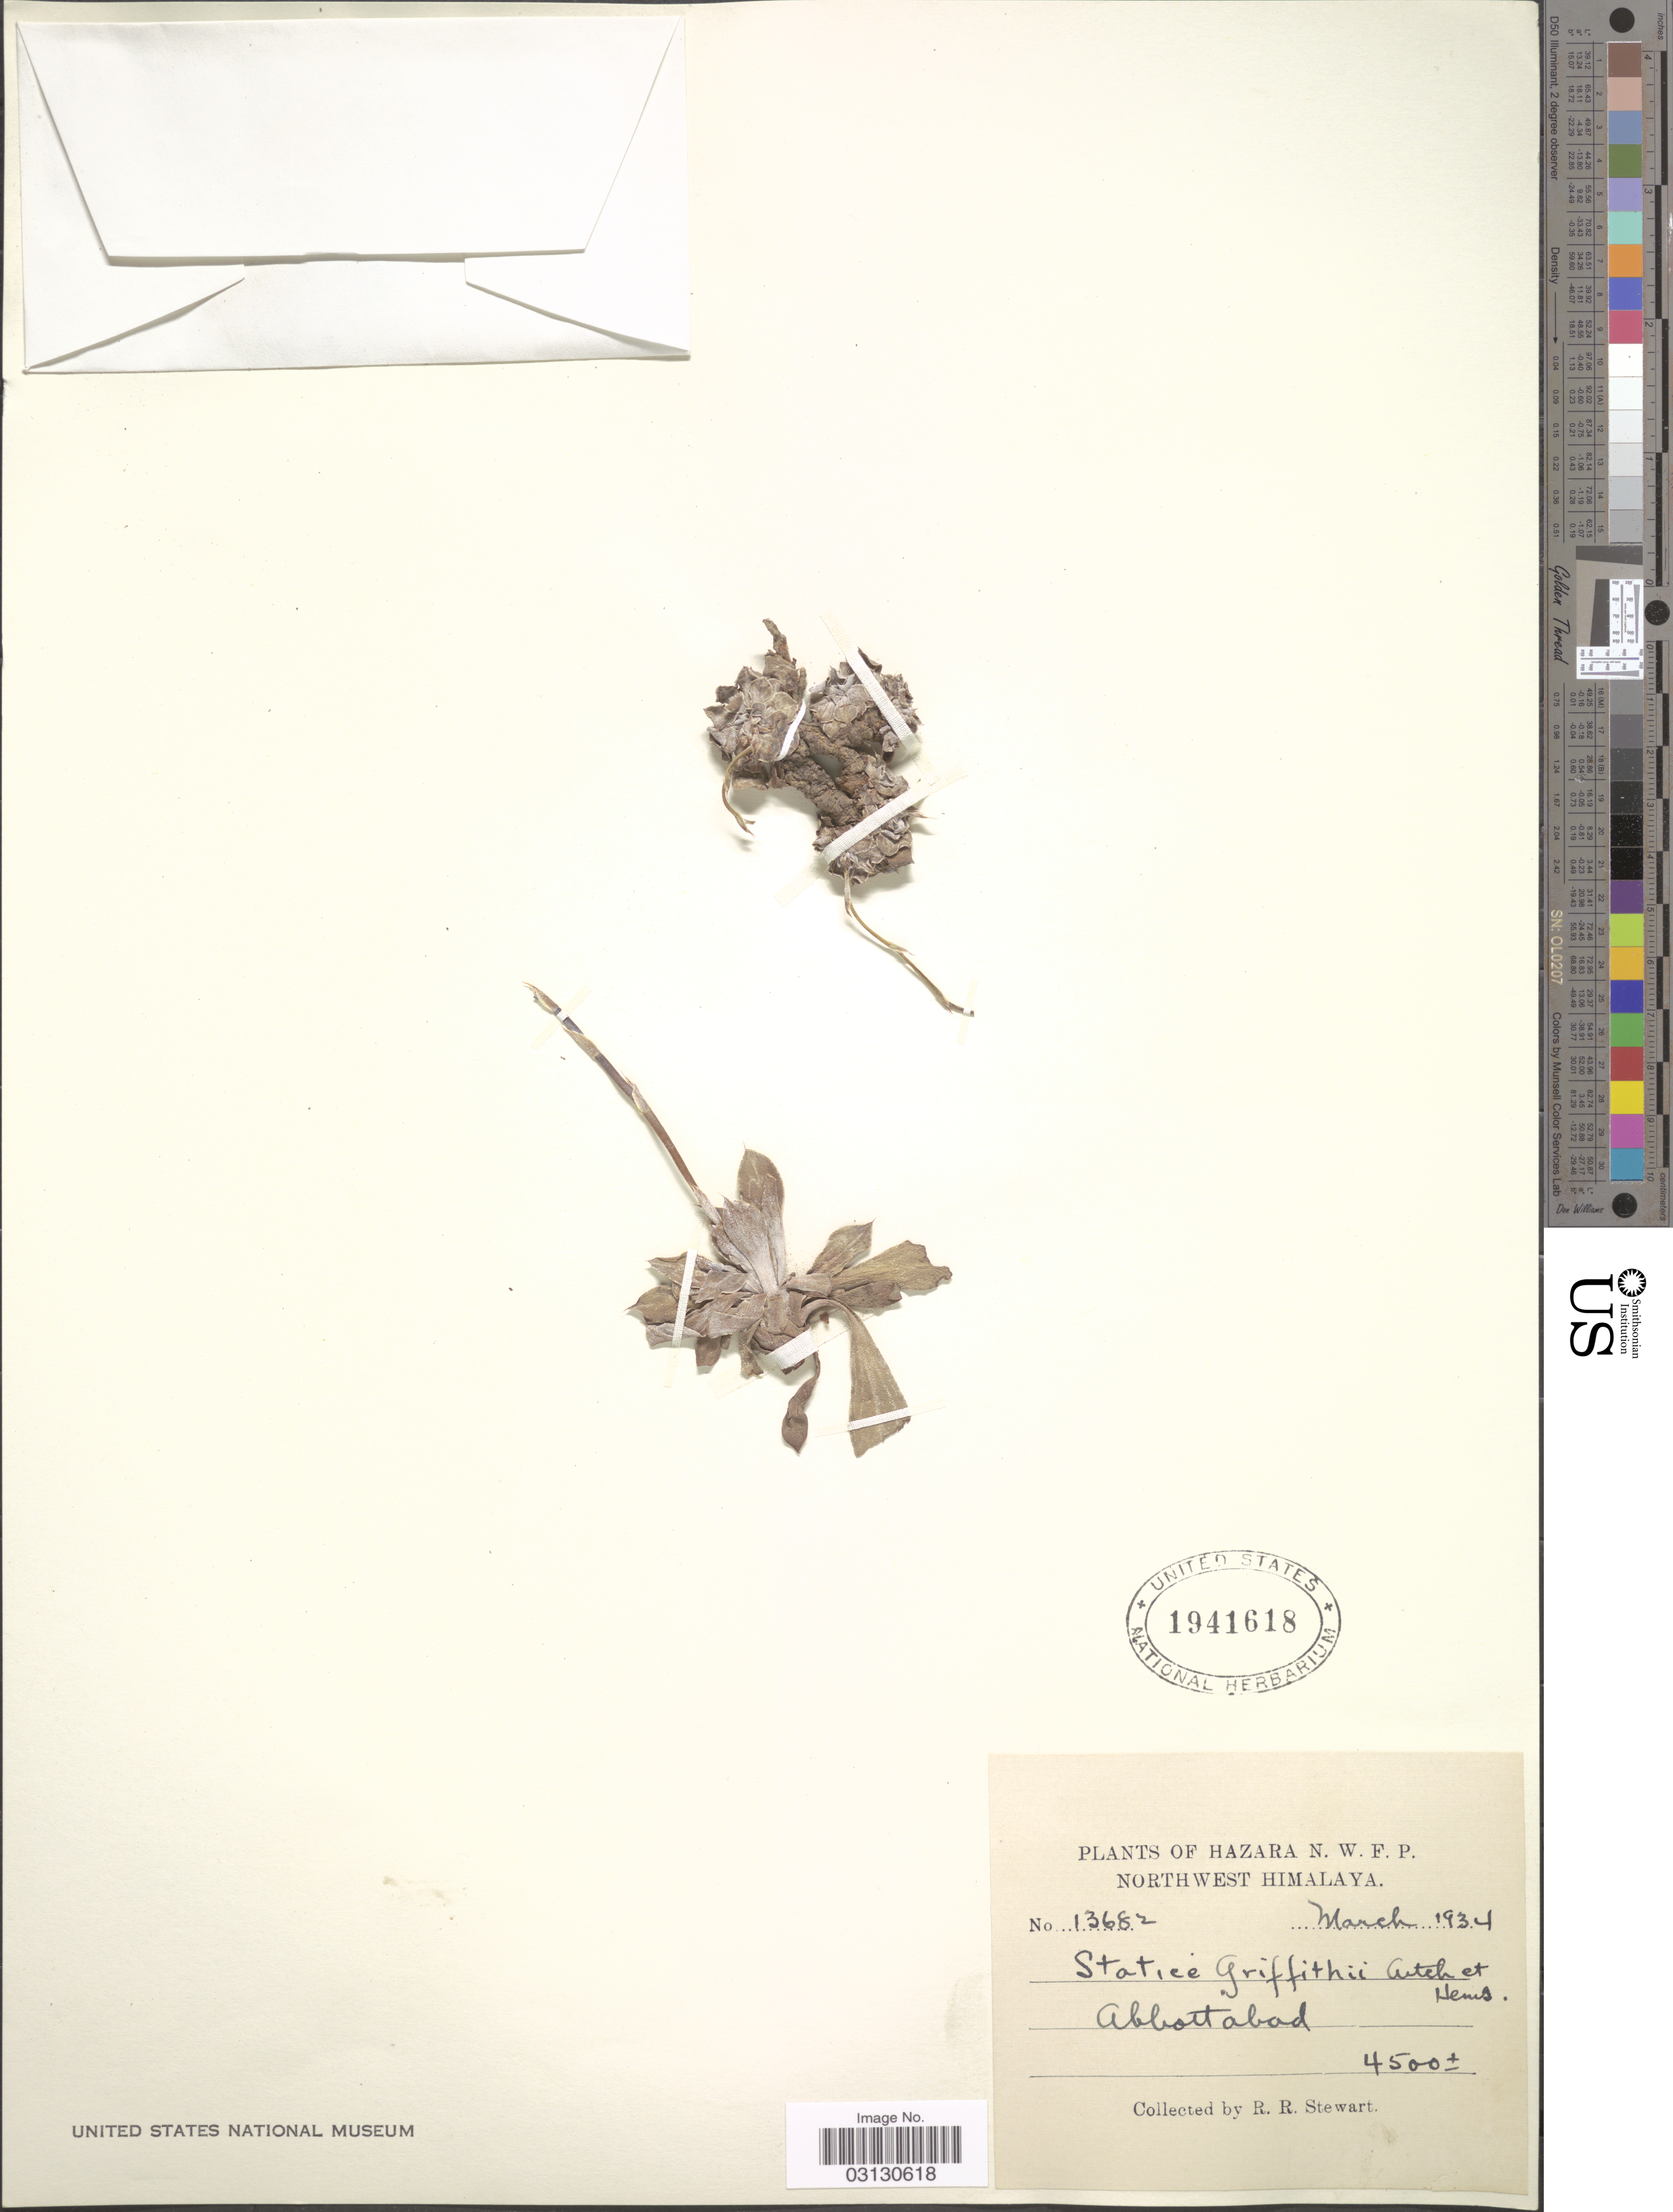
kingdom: Plantae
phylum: Tracheophyta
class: Magnoliopsida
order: Caryophyllales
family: Plumbaginaceae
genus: Limonium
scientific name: Limonium griffithii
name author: Kuntze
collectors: R. Stewart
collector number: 13682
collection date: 1934-03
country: Pakistan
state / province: Khyber Pakhtunkhwa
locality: Hazara, N. W. F. P., Northwest Himalaya, Abbottabad.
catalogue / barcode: US 1941618